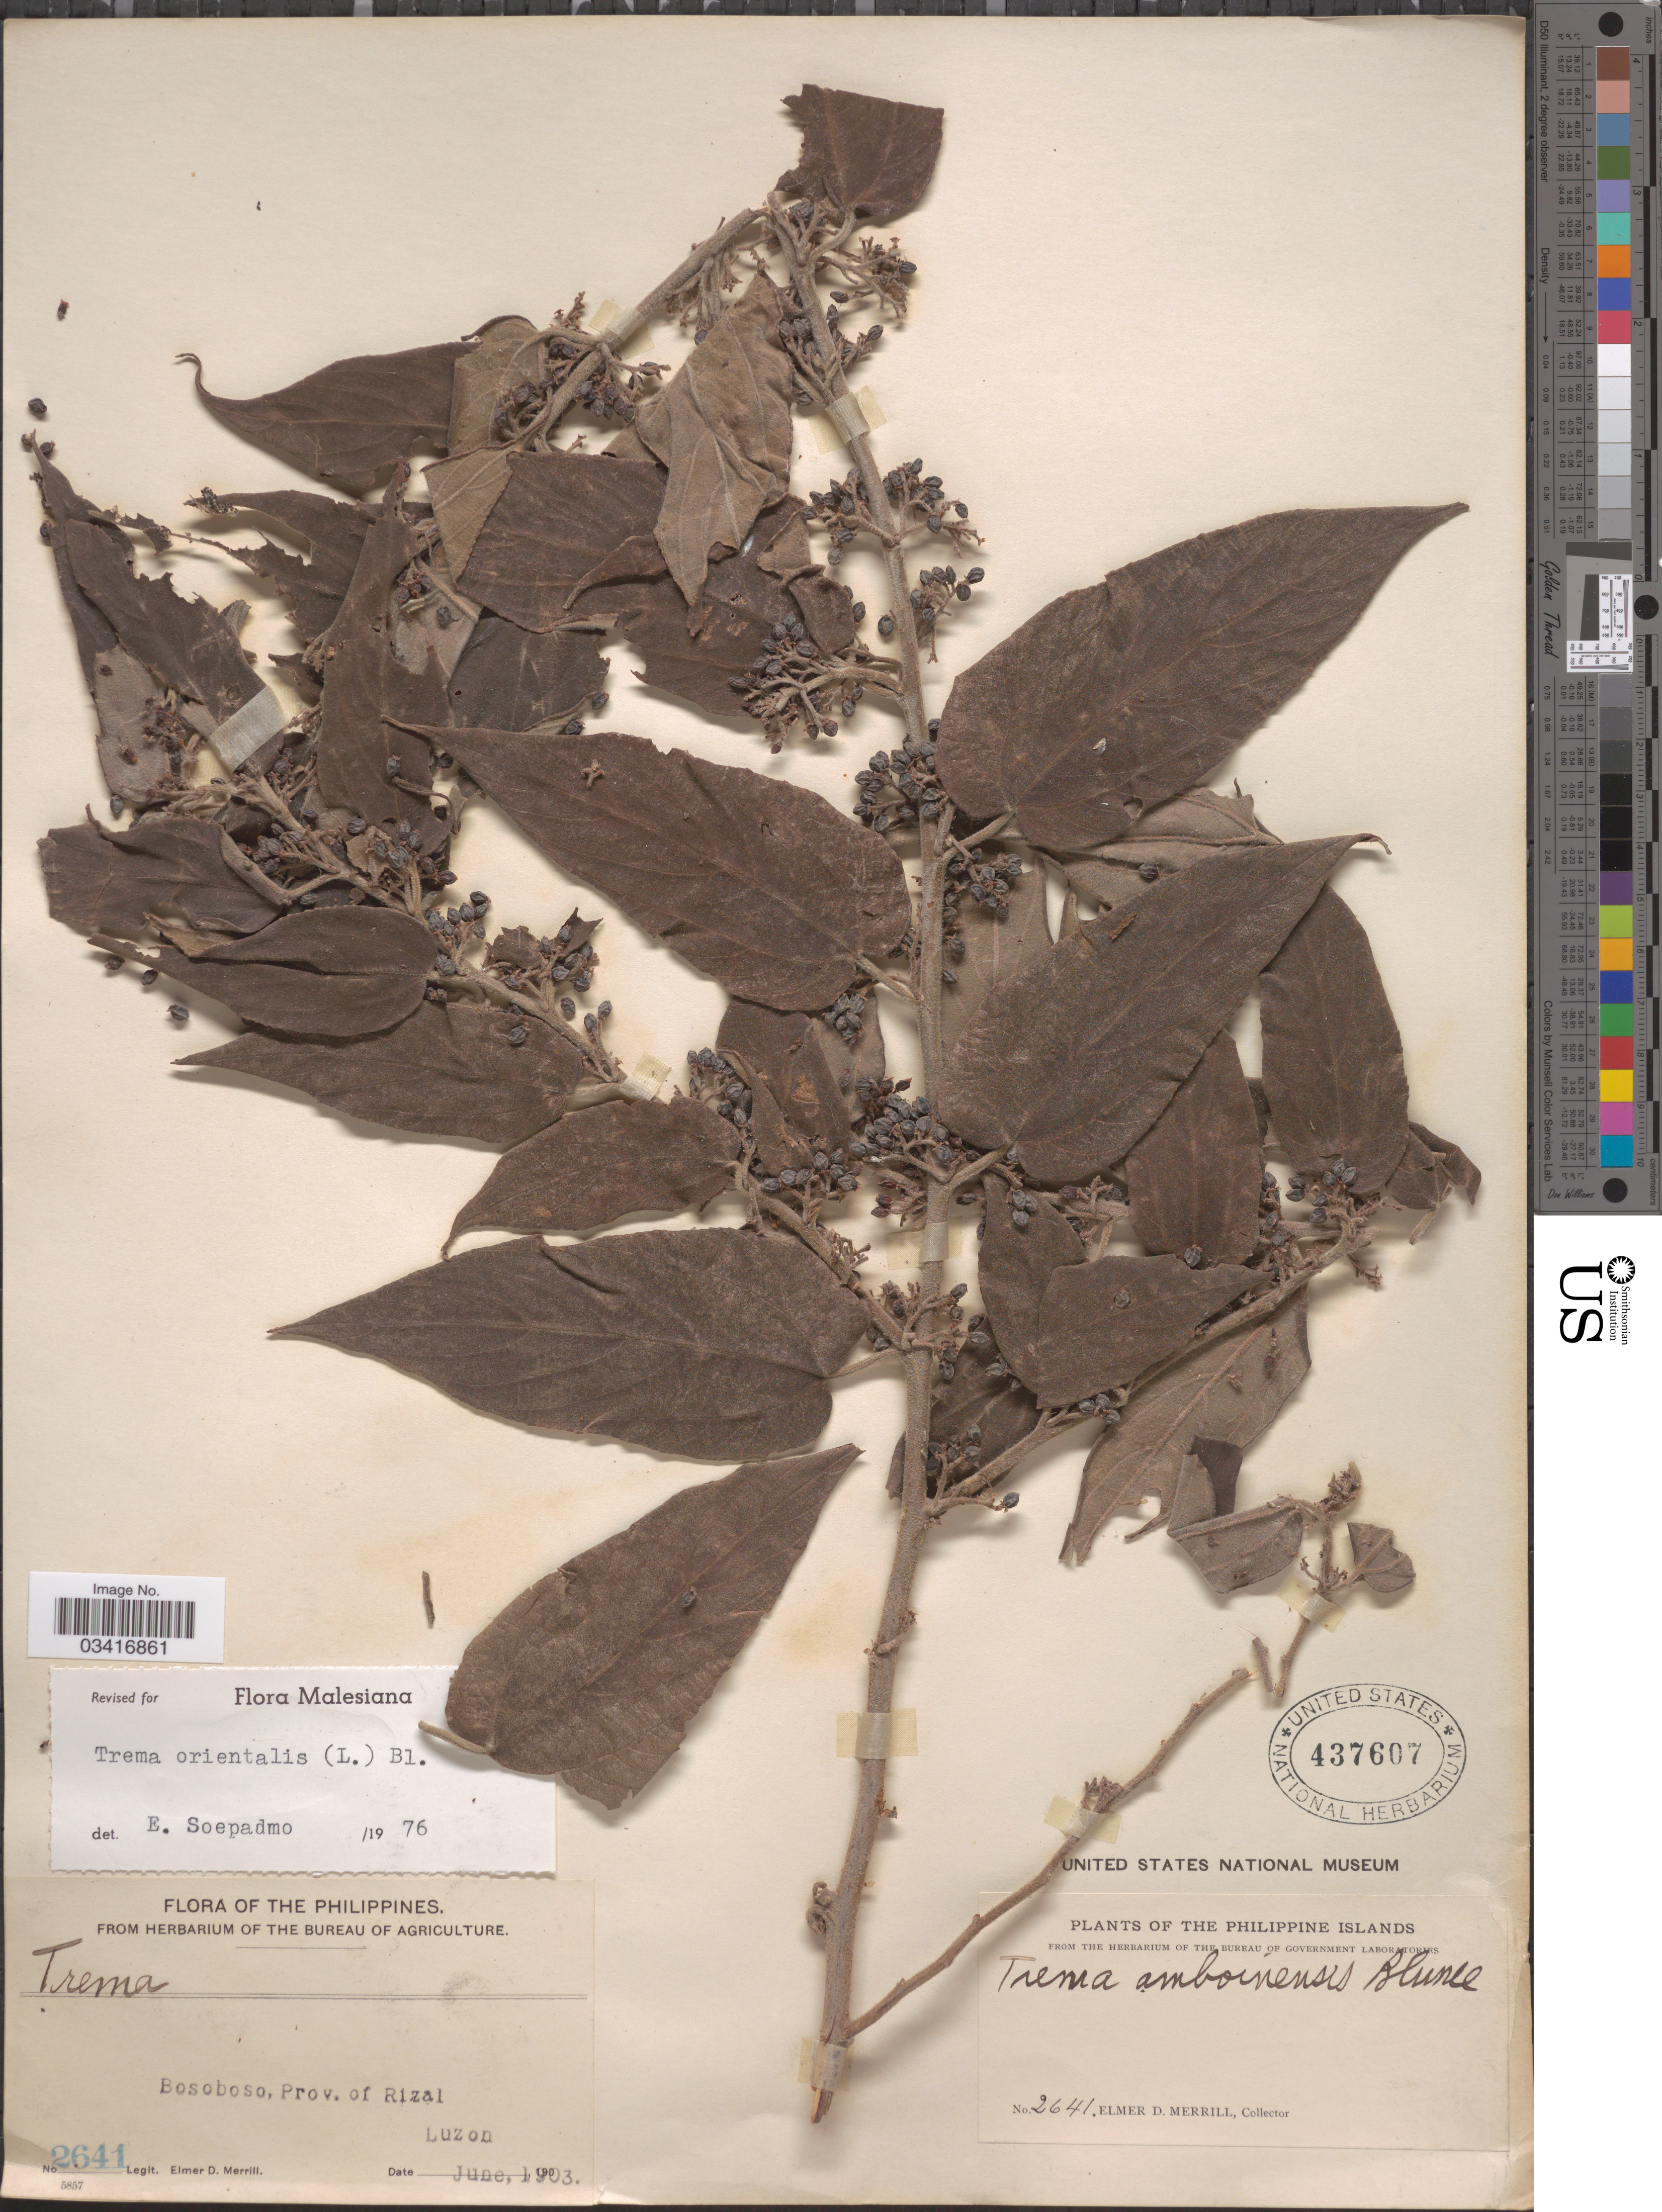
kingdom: Plantae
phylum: Tracheophyta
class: Magnoliopsida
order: Rosales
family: Cannabaceae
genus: Trema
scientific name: Trema orientale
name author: (L.) Blume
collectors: E. D. Merrill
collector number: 2641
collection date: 1903-06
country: Philippines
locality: Bosoboso, Prov. of Rizal. Luzon.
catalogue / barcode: US 437607